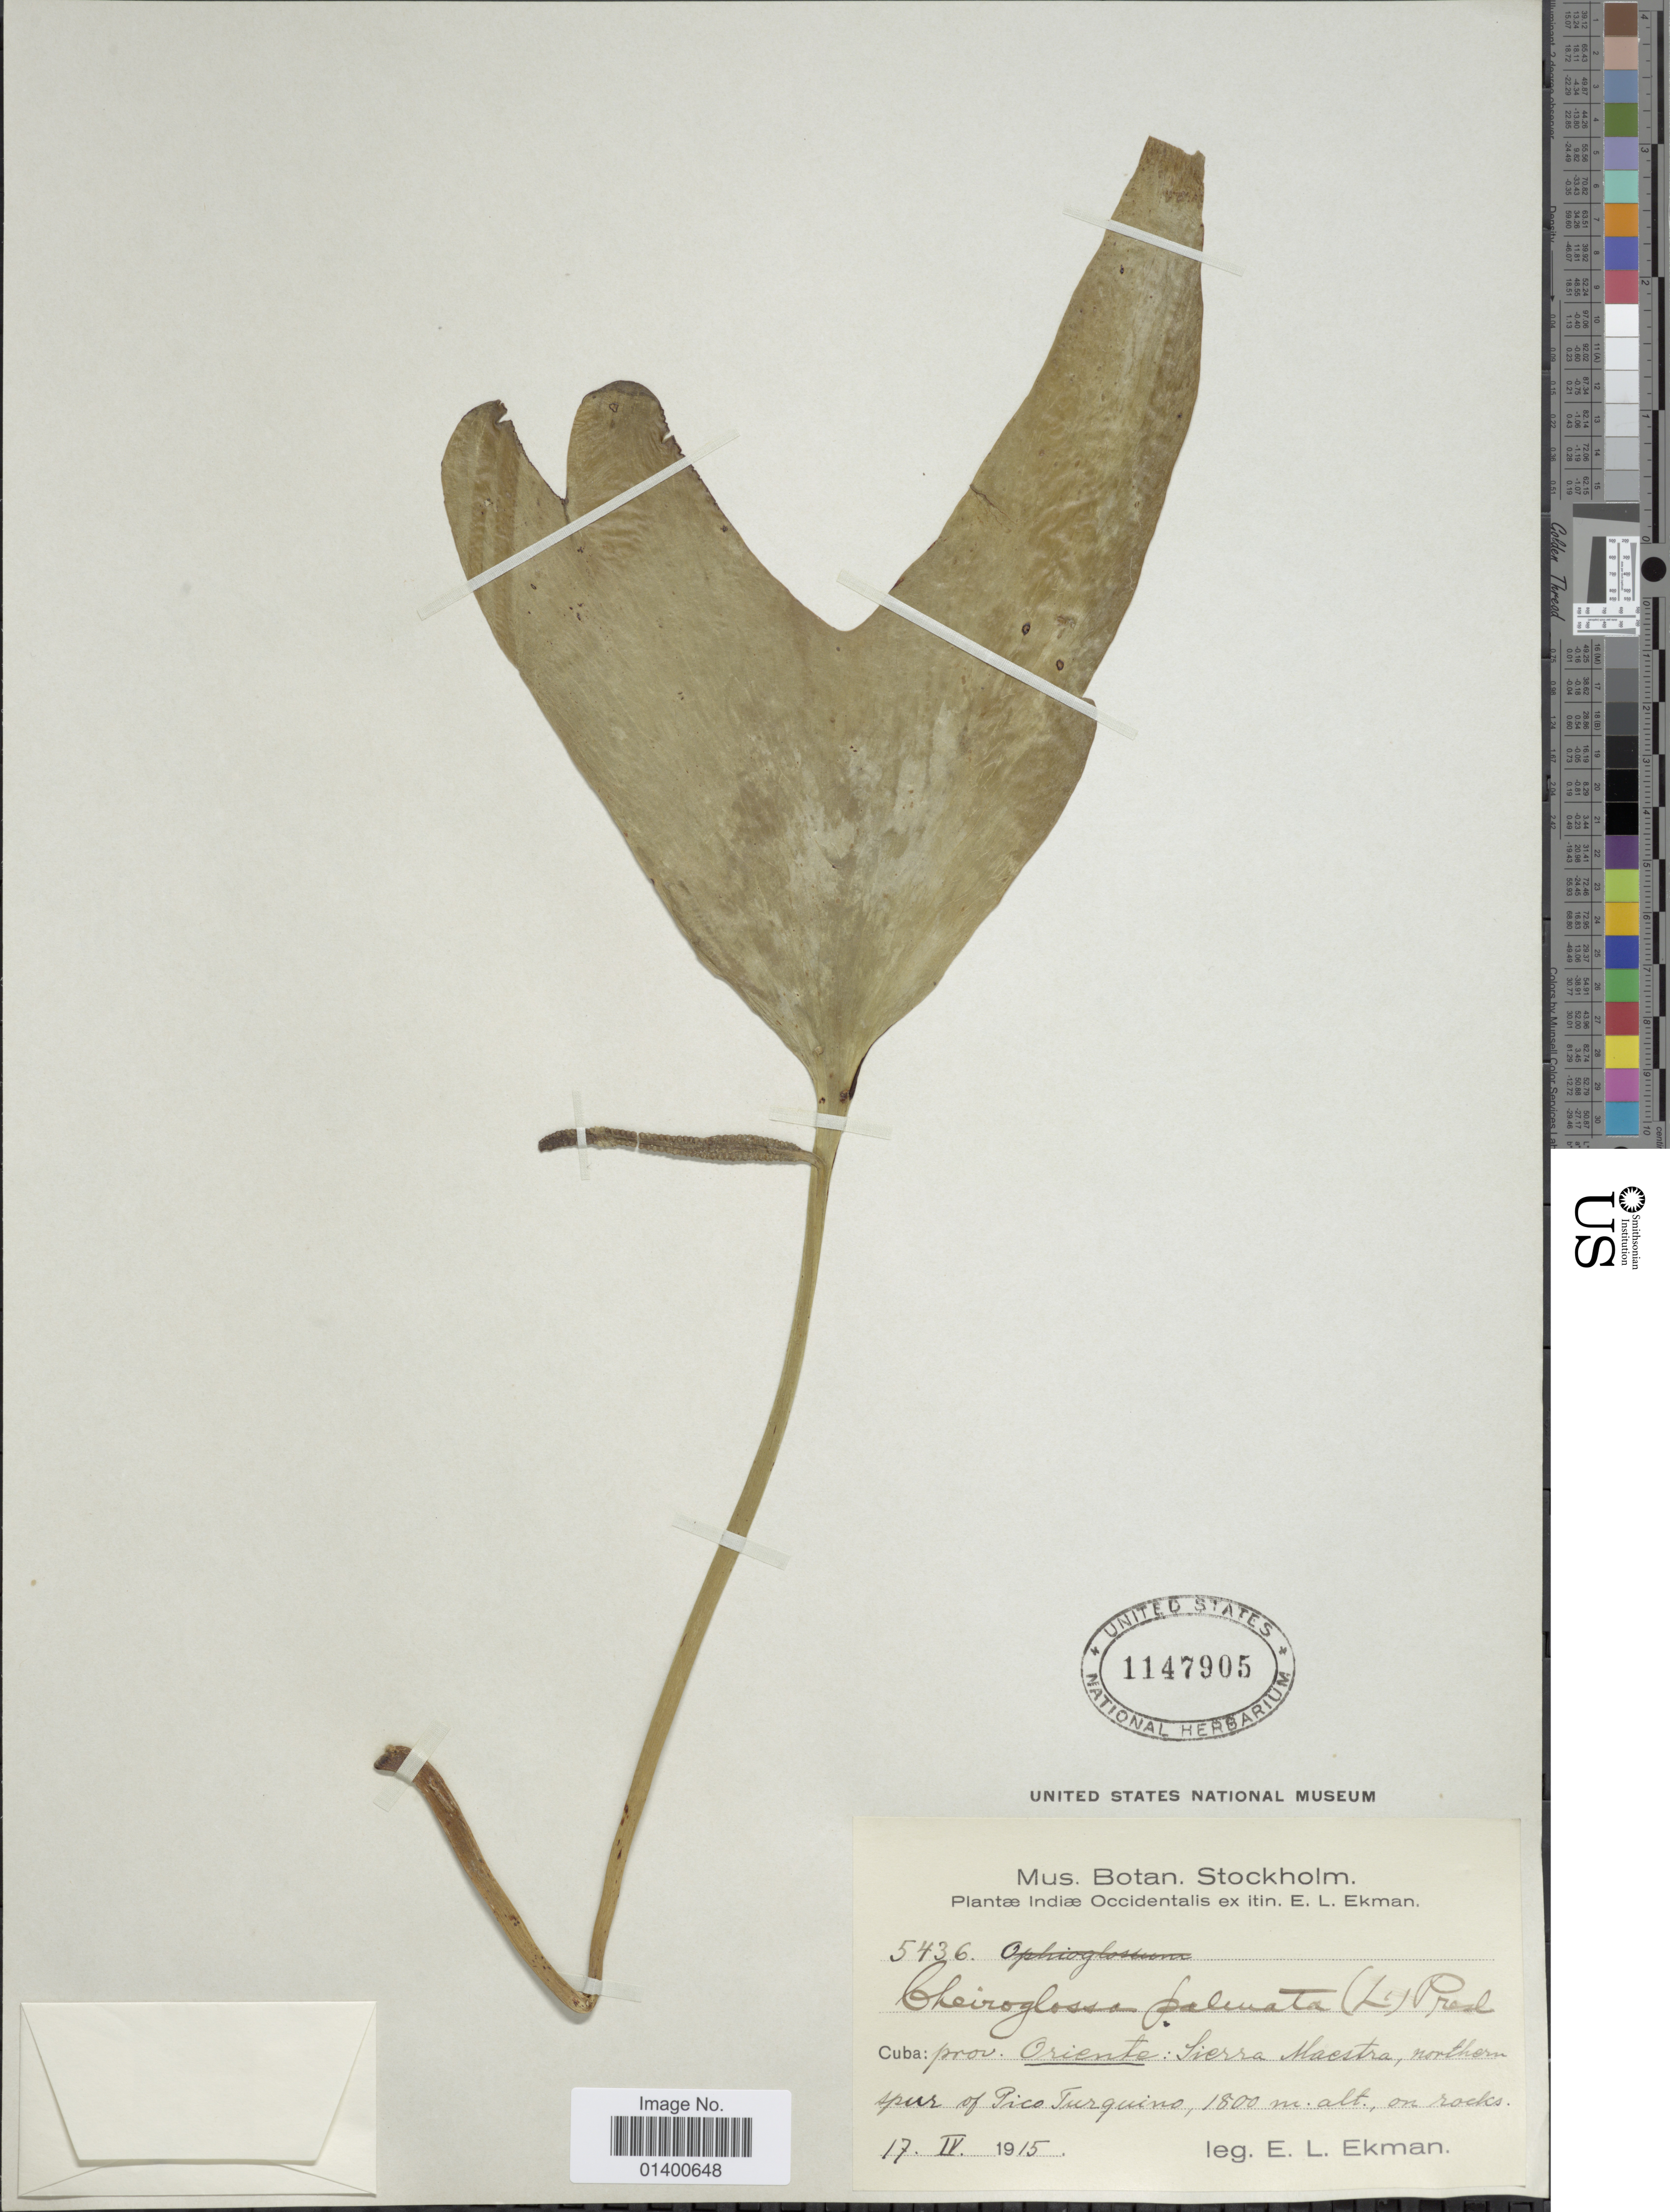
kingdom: Plantae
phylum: Tracheophyta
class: Polypodiopsida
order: Ophioglossales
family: Ophioglossaceae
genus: Cheiroglossa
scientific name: Cheiroglossa palmata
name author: (L.) C. Presl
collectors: E. L. Ekman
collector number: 5436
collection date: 1915-04-17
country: Cuba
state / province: Oriente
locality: Sierra Maestra, northern spyr of Pico Turquino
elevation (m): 1800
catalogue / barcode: US 1147905